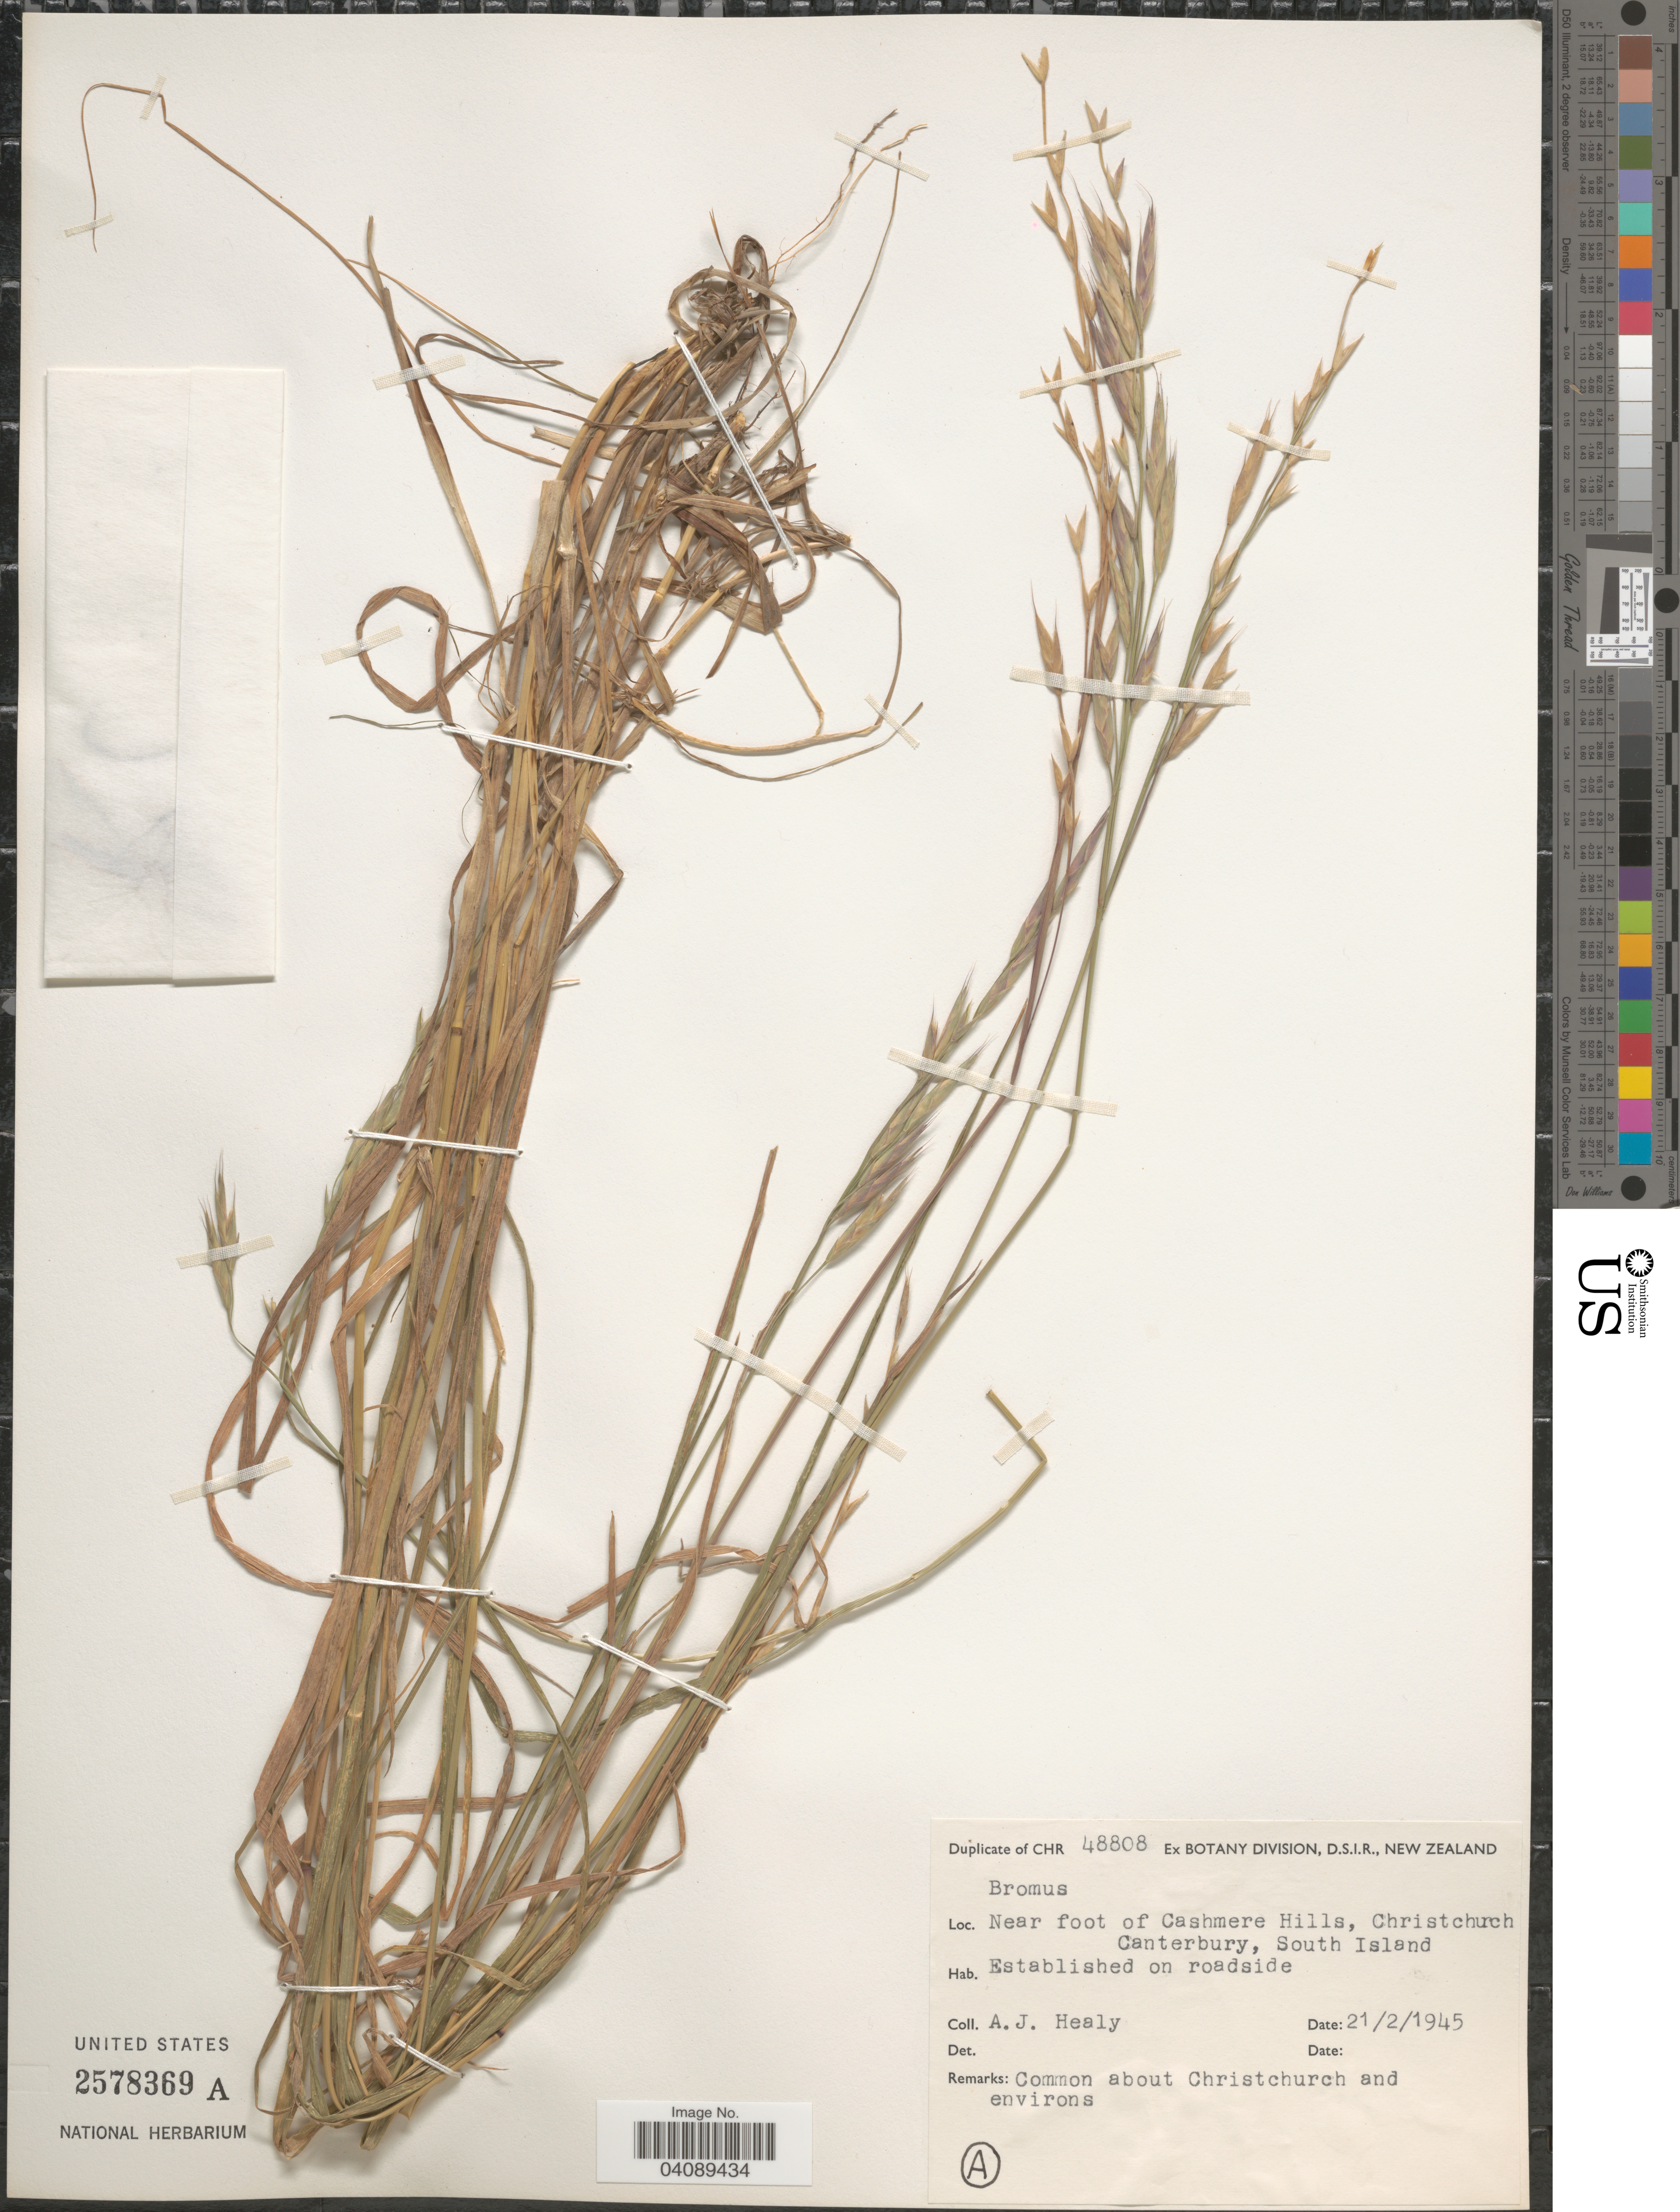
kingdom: Plantae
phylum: Tracheophyta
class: Liliopsida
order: Poales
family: Poaceae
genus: Bromus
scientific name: Bromus sp.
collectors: A. Healy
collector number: CHR48808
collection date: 1945-02-21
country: New Zealand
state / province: Canterbury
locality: Near foot of Cashmere Hills, Christchurch Canterburry, South Island. Common about Christchurch and environs.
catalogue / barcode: US 2578369A